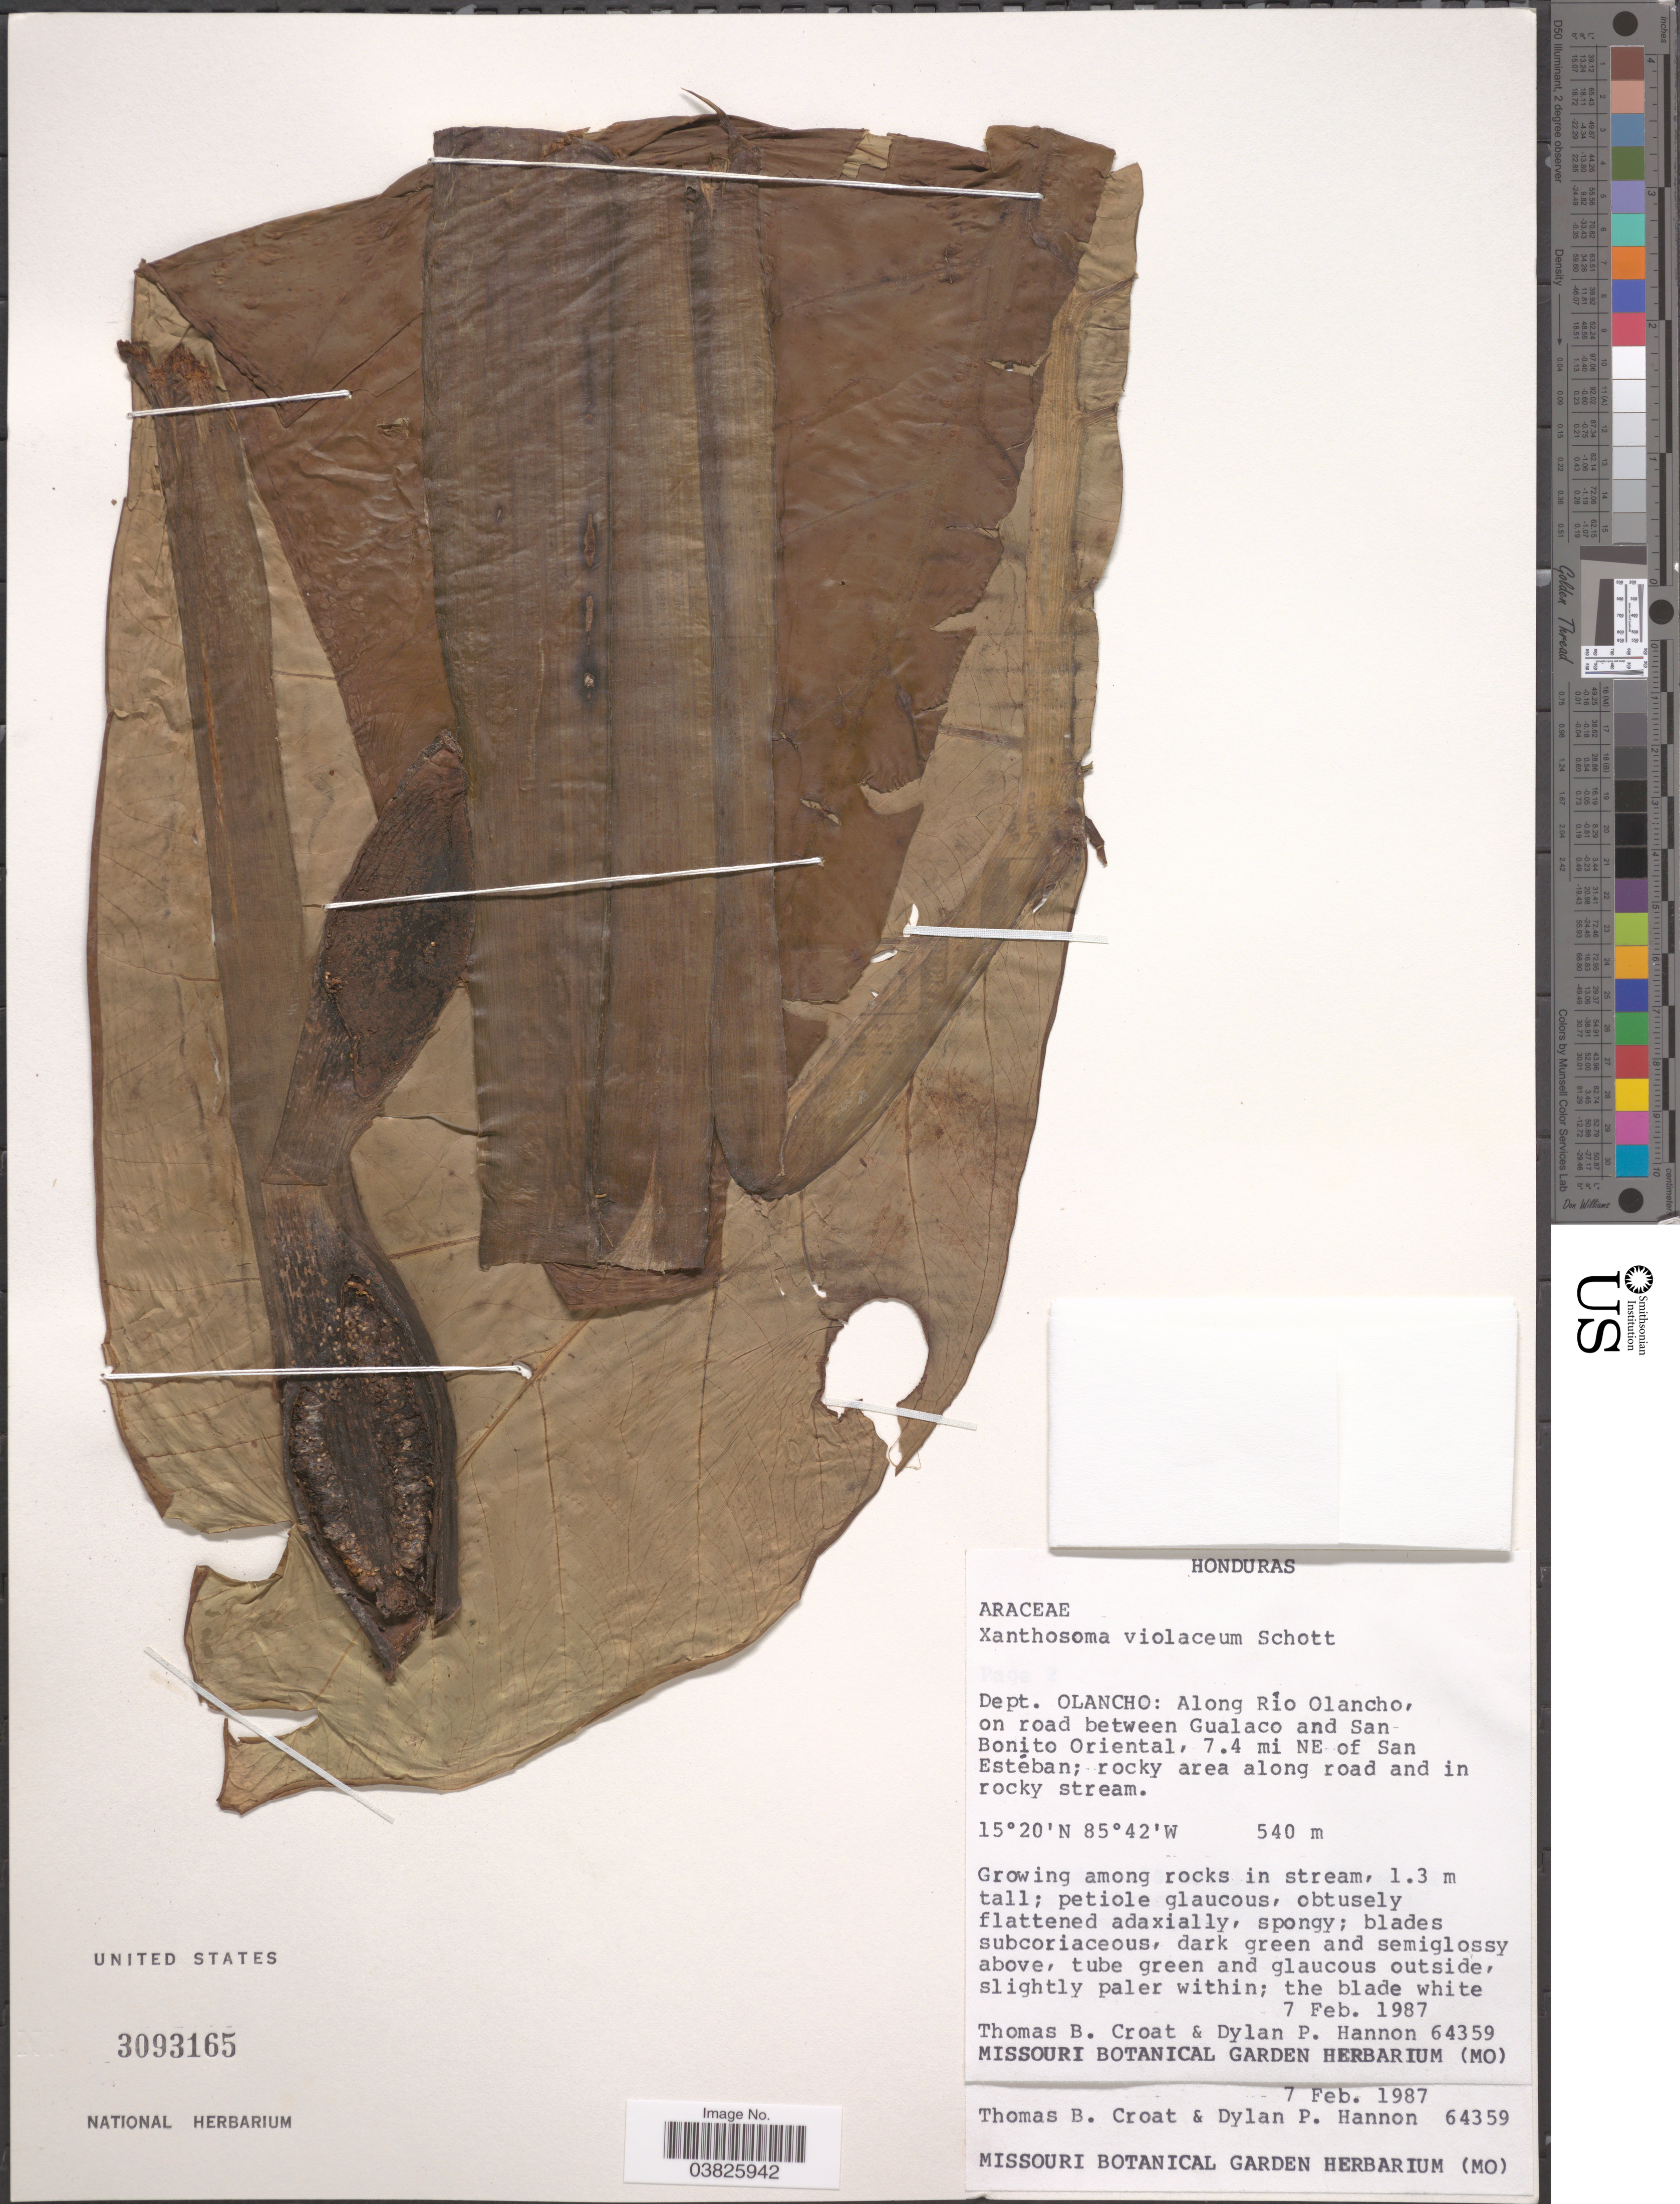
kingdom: Plantae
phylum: Tracheophyta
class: Liliopsida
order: Alismatales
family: Araceae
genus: Xanthosoma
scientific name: Xanthosoma violaceum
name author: Schott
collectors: T. B. Croat & D. Hannon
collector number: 64359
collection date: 1987-02-07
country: Honduras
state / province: Olancho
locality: Dept. Olancho: Along Río Olancho, on road between Gualaco and San Bonito Oriental, 7.4 mi NE of San Estéban.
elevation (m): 540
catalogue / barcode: US 3093165